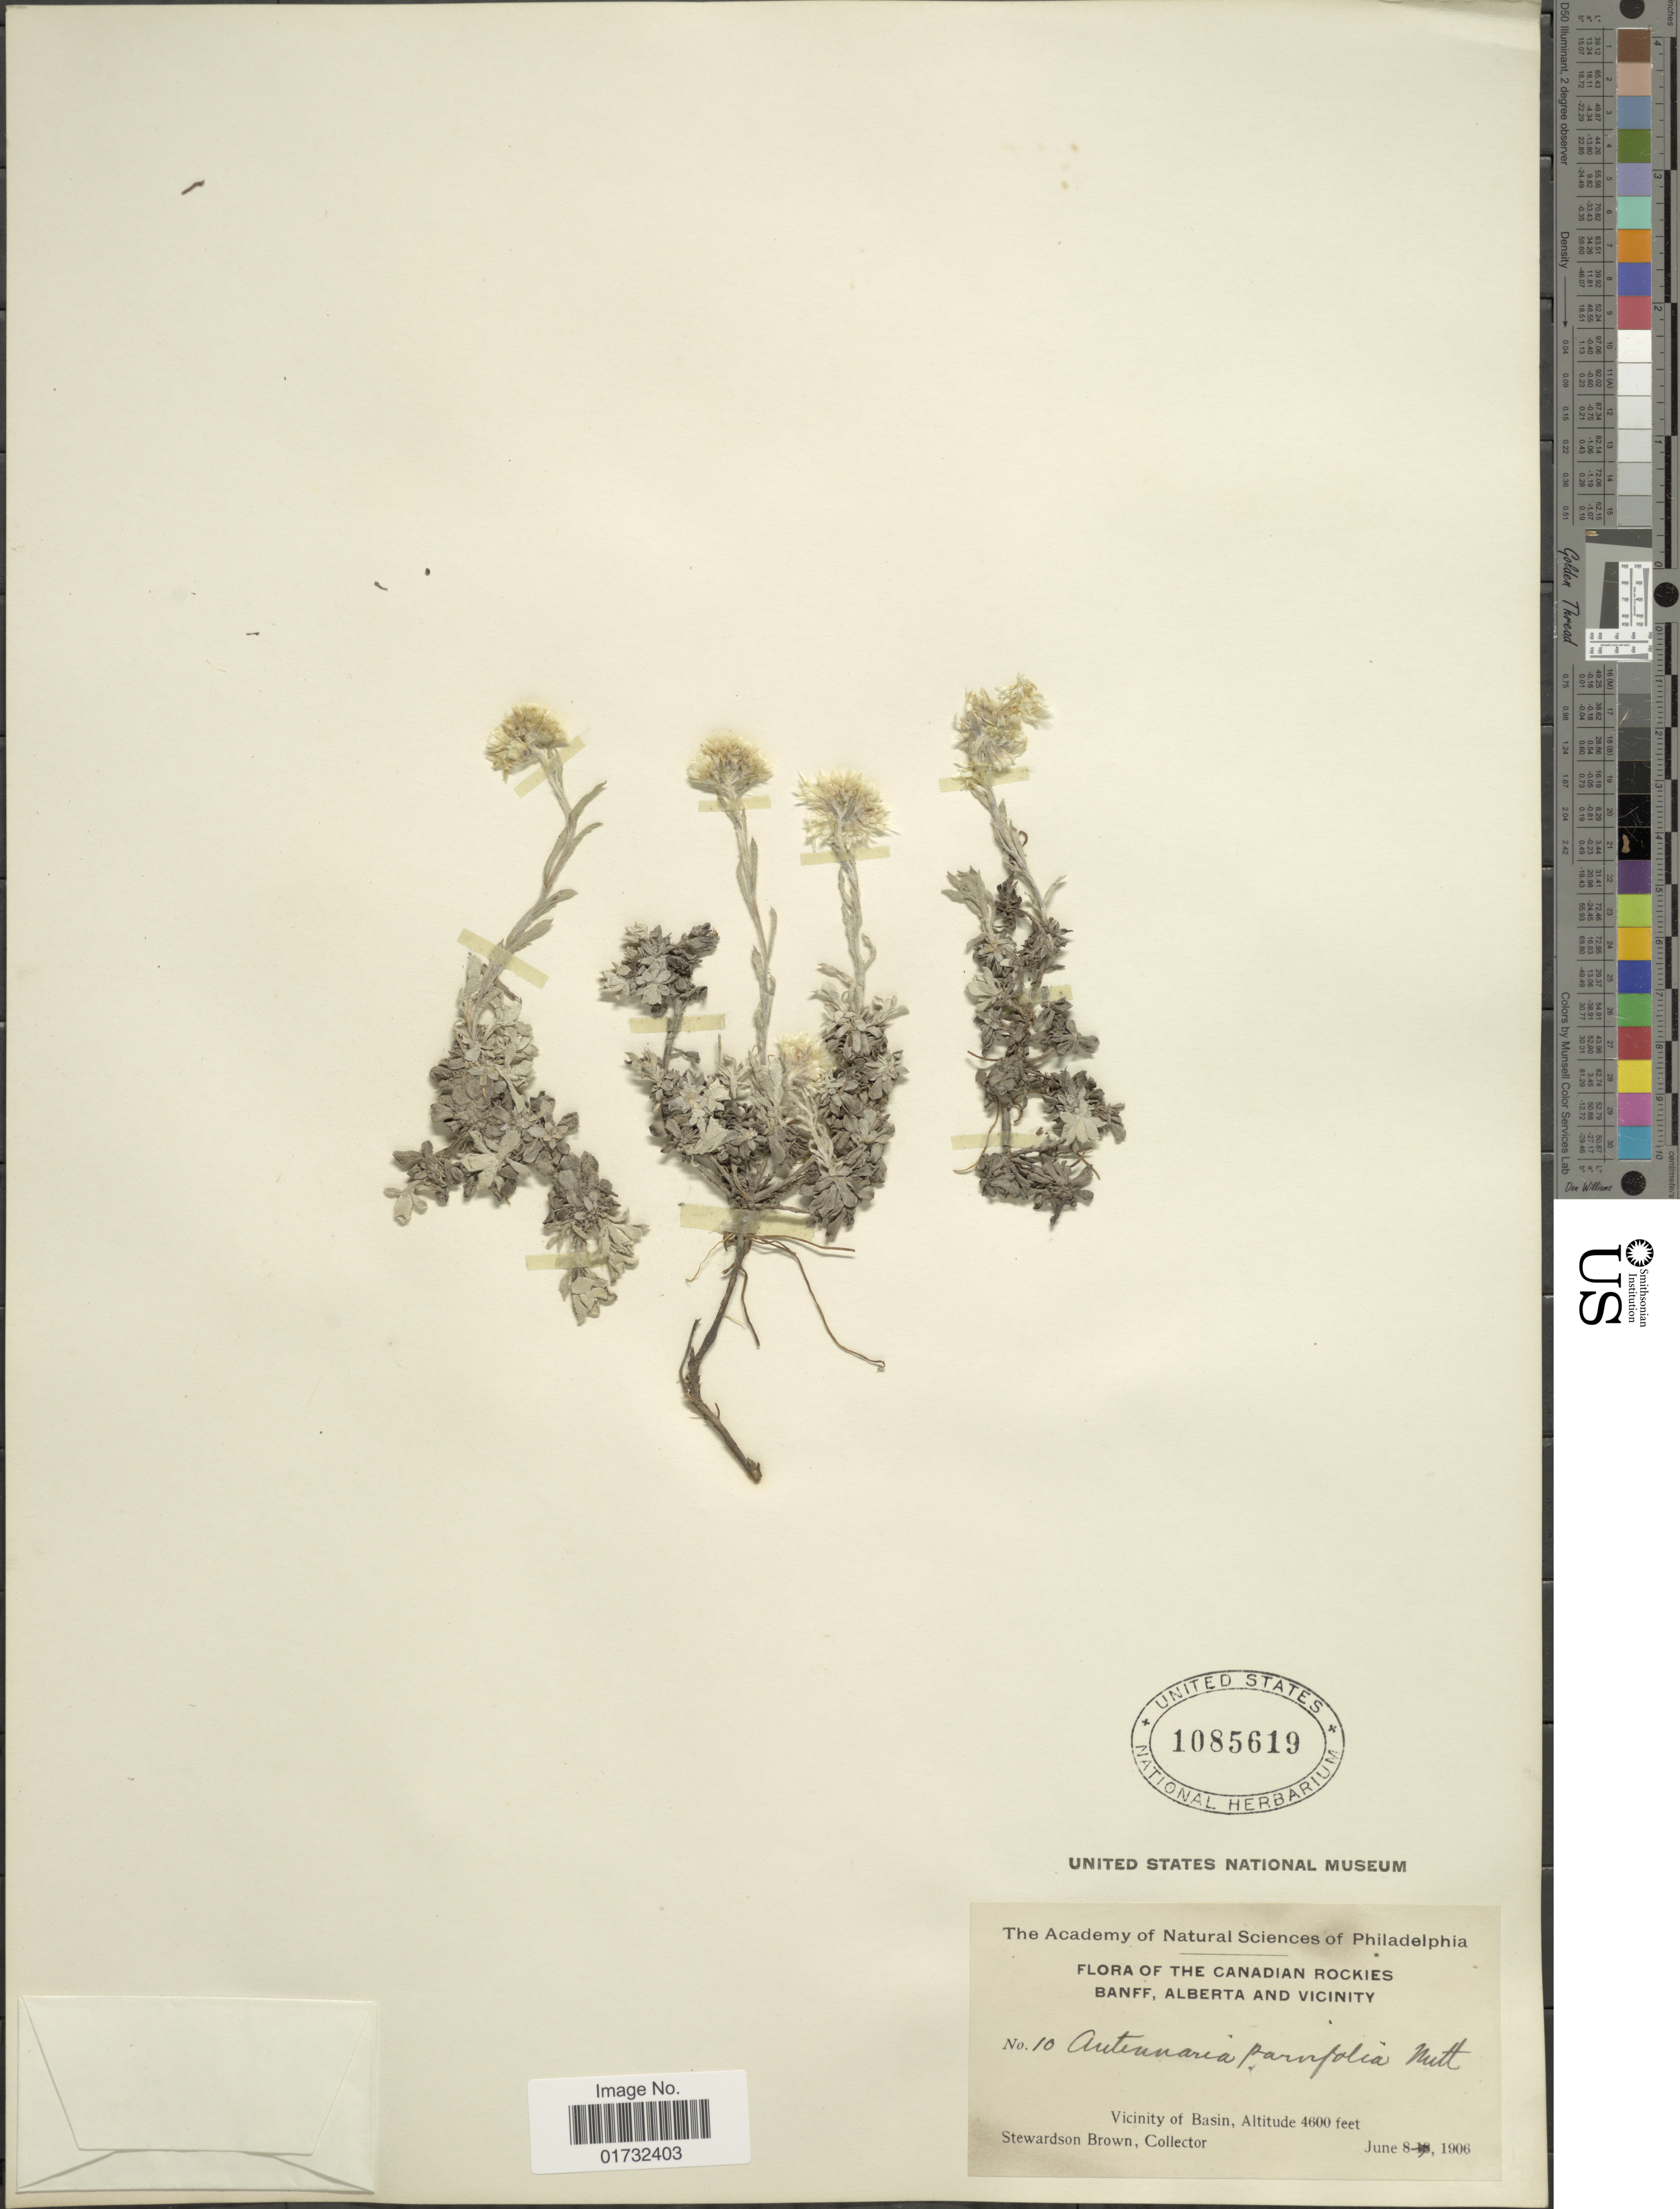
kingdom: Plantae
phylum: Tracheophyta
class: Magnoliopsida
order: Asterales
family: Asteraceae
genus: Antennaria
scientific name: Antennaria parvifolia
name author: Nutt.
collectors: S. Brown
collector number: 10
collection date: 1906-06-08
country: Canada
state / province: Alberta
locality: Canadian Rockies. Banff, Alberta and vicinity. Vicinity of Basin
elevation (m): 1402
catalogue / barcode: US 1085619